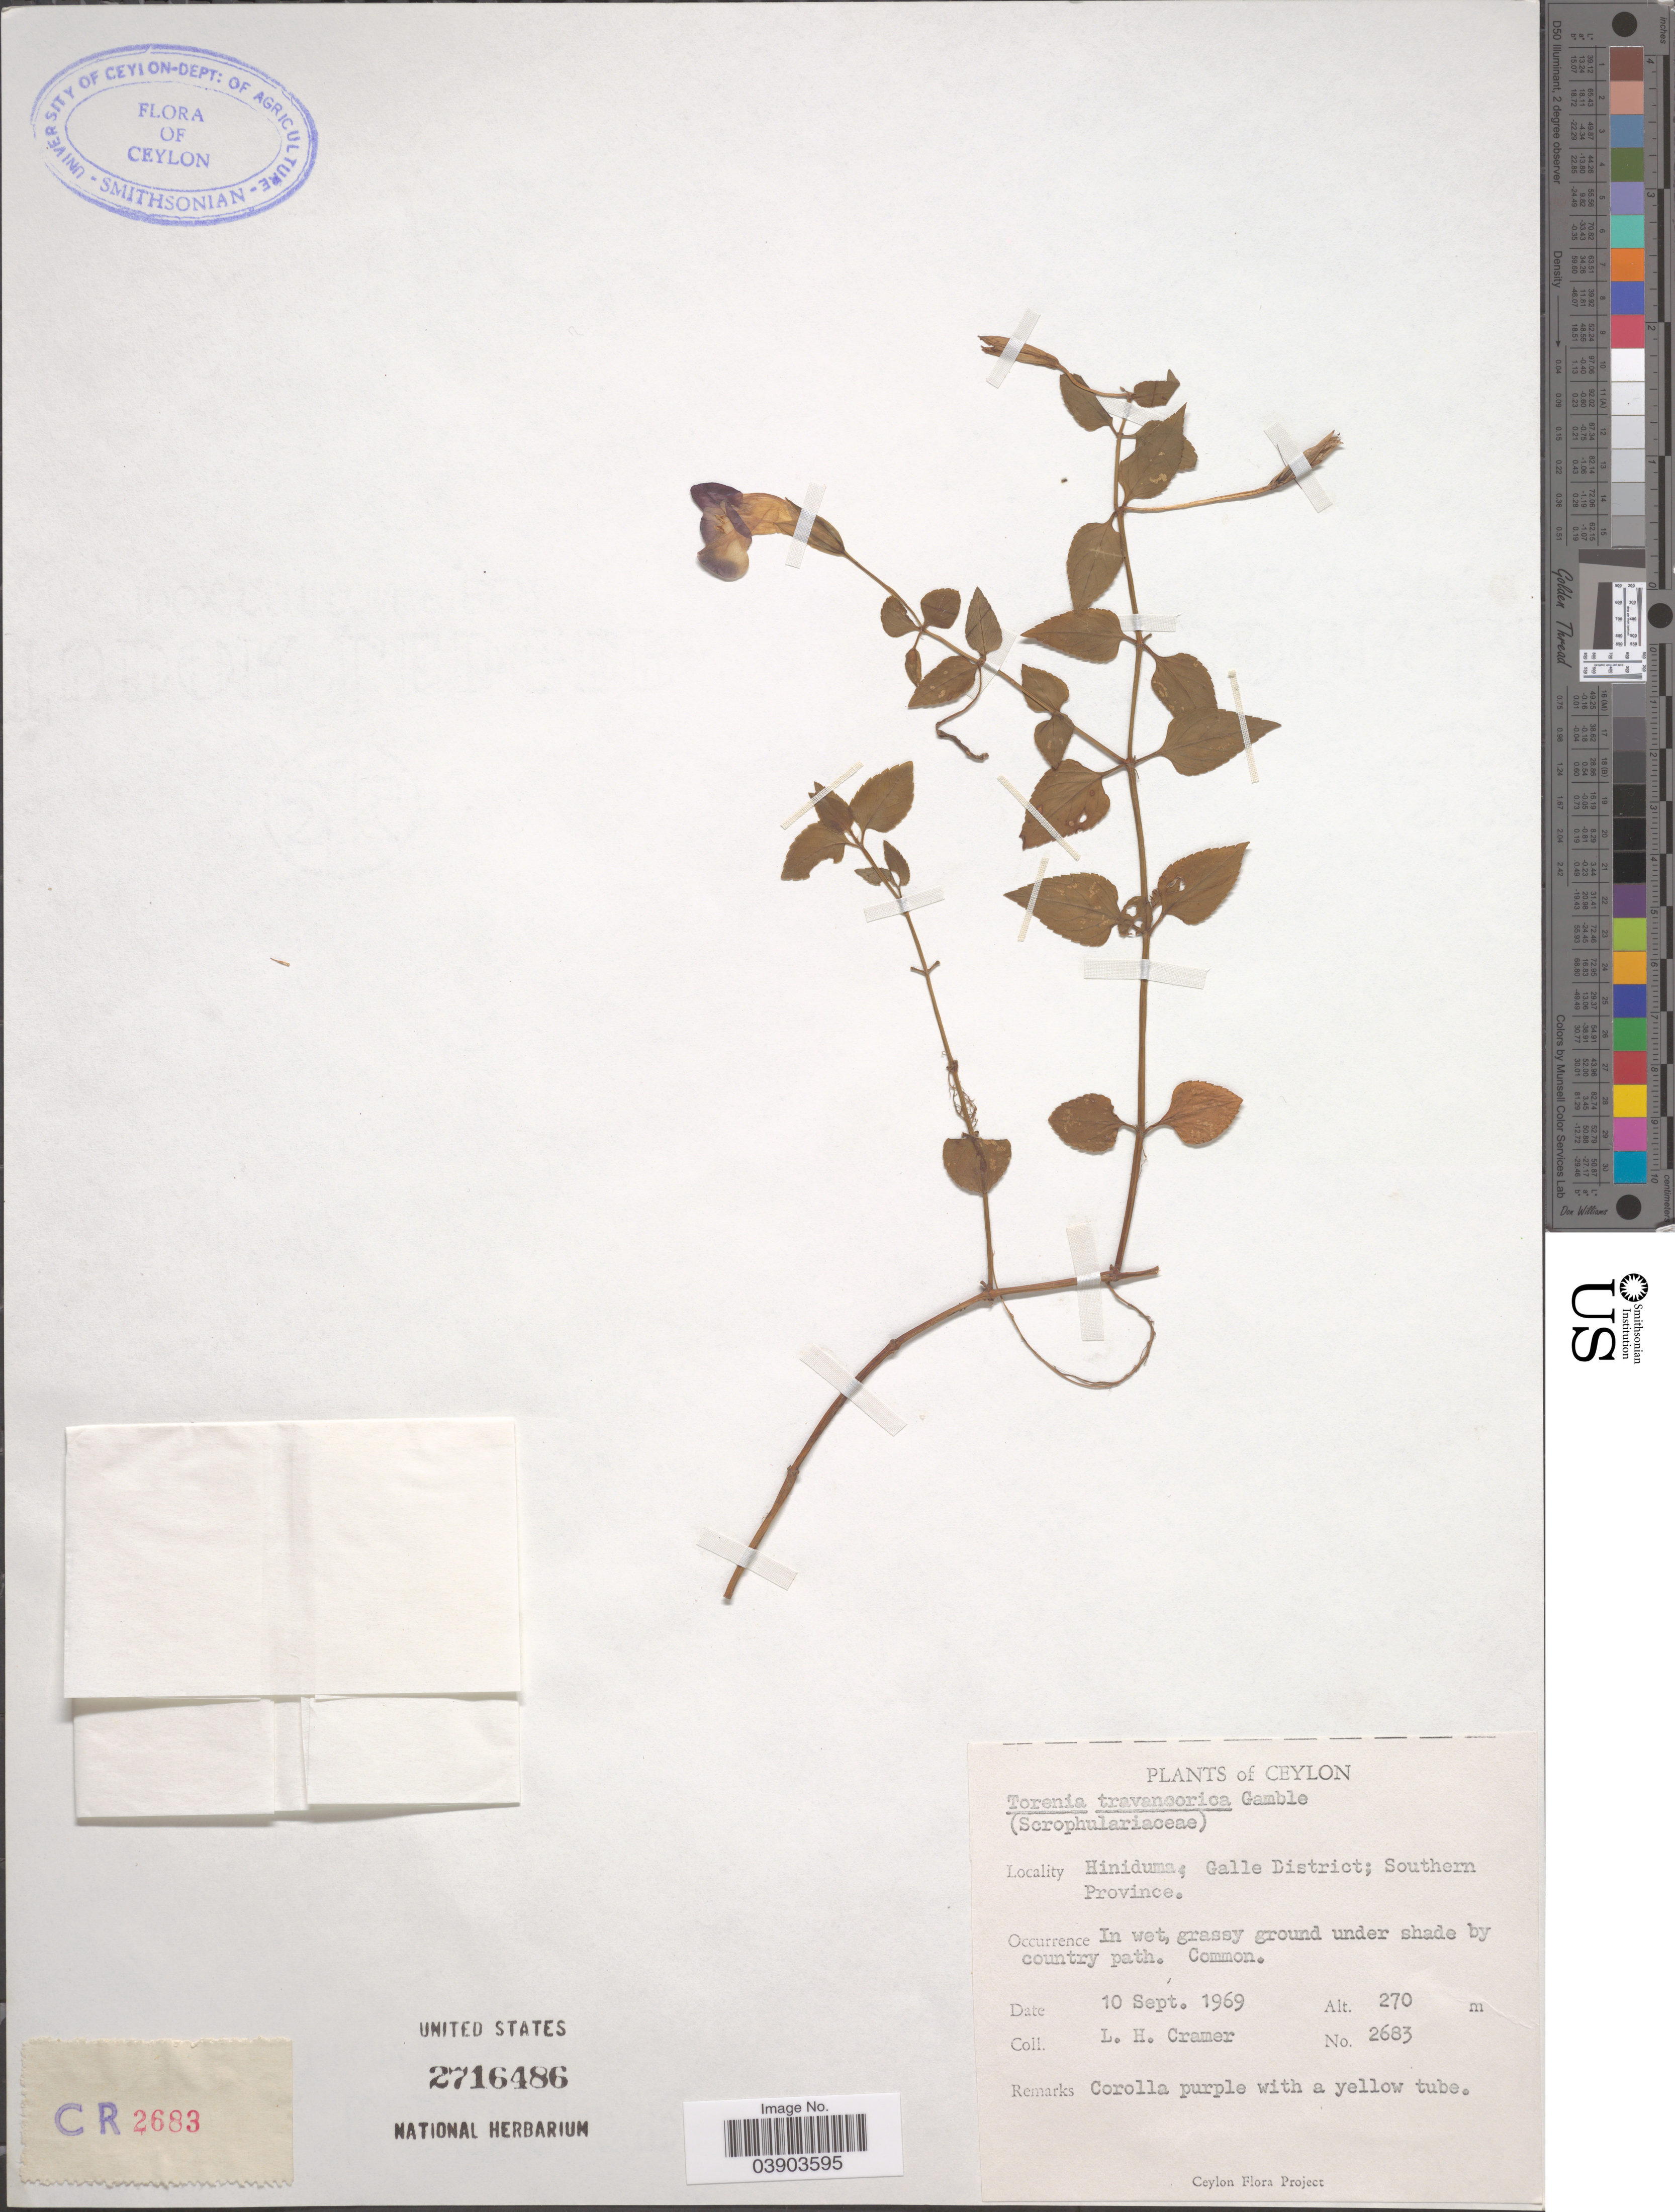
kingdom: Plantae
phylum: Tracheophyta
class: Magnoliopsida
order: Lamiales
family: Linderniaceae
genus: Torenia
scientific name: Torenia travancorica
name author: Gamble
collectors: L. H. Cramer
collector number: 2683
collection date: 1969-09-10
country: Sri Lanka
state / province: Southern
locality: Ceylon. Hiniduma; Galle District. By country path.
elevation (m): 270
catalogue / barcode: US 2716486